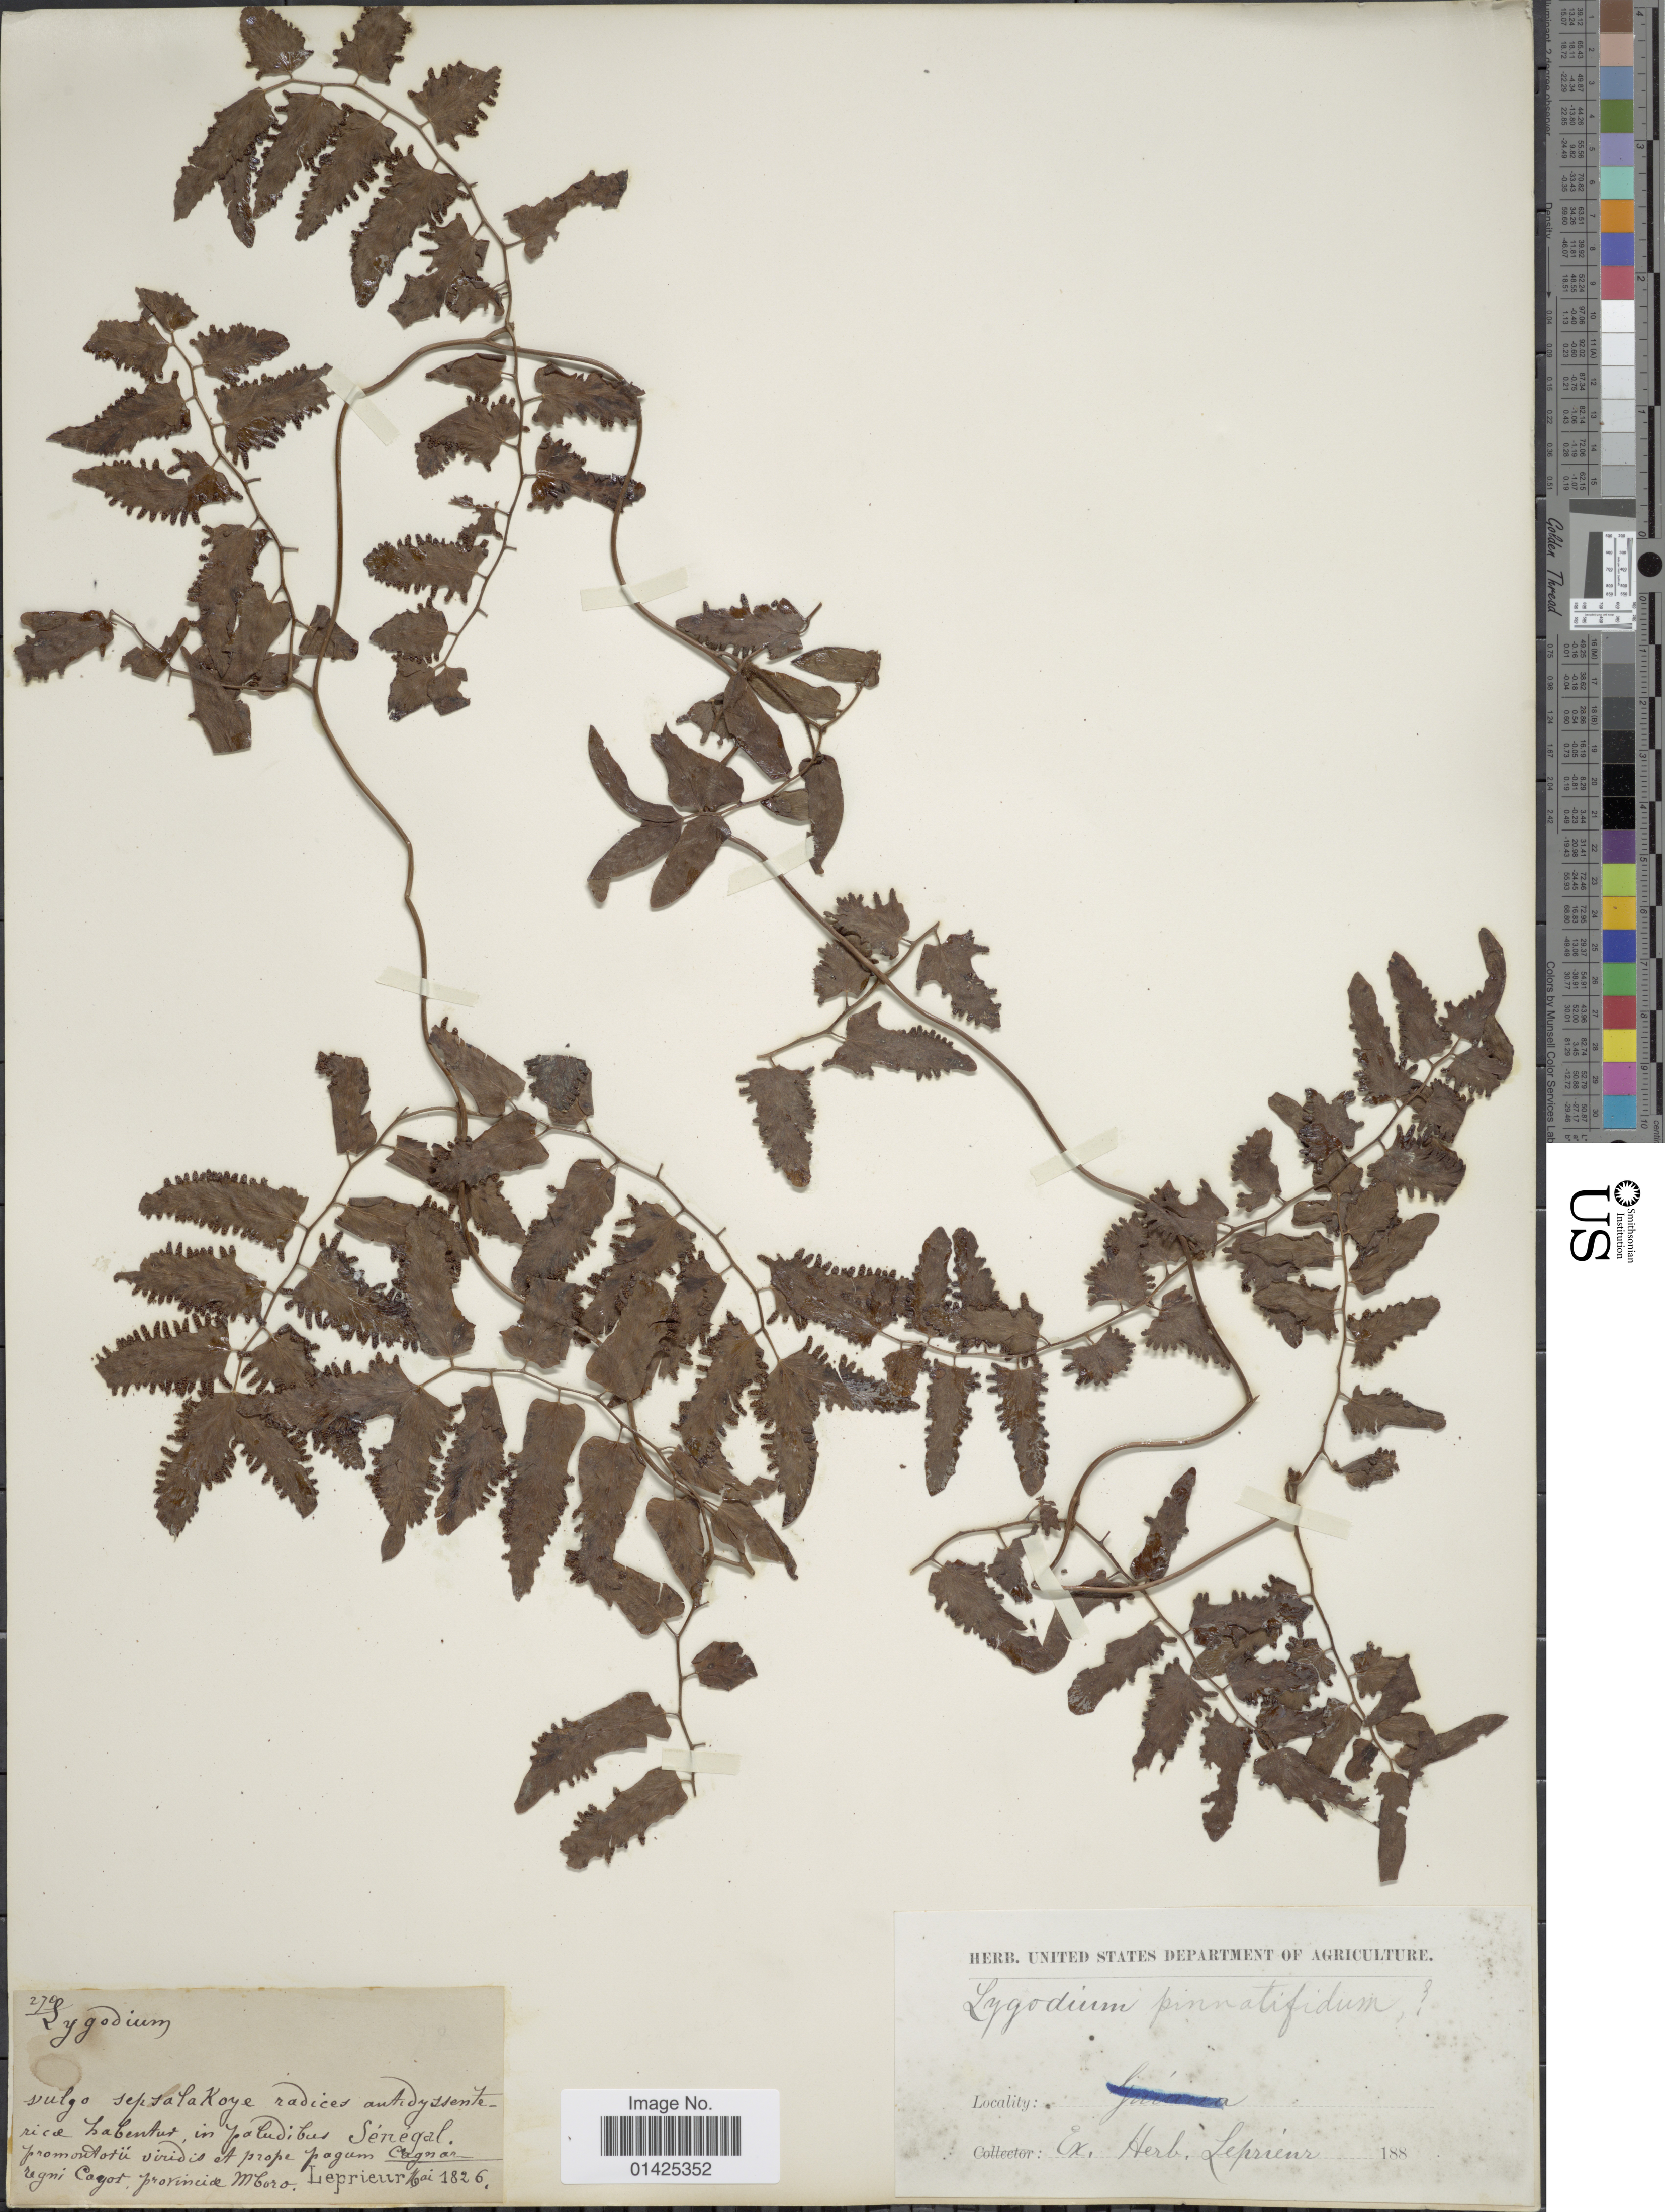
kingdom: Plantae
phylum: Tracheophyta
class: Polypodiopsida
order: Schizaeales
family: Lygodiaceae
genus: Lygodium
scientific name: Lygodium microphyllum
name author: (Cav.) R. Br.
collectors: F. M. R. Leprieur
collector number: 270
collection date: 1826-05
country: Senegal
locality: Cagnar regni Cayor province Mboro [interpreted]